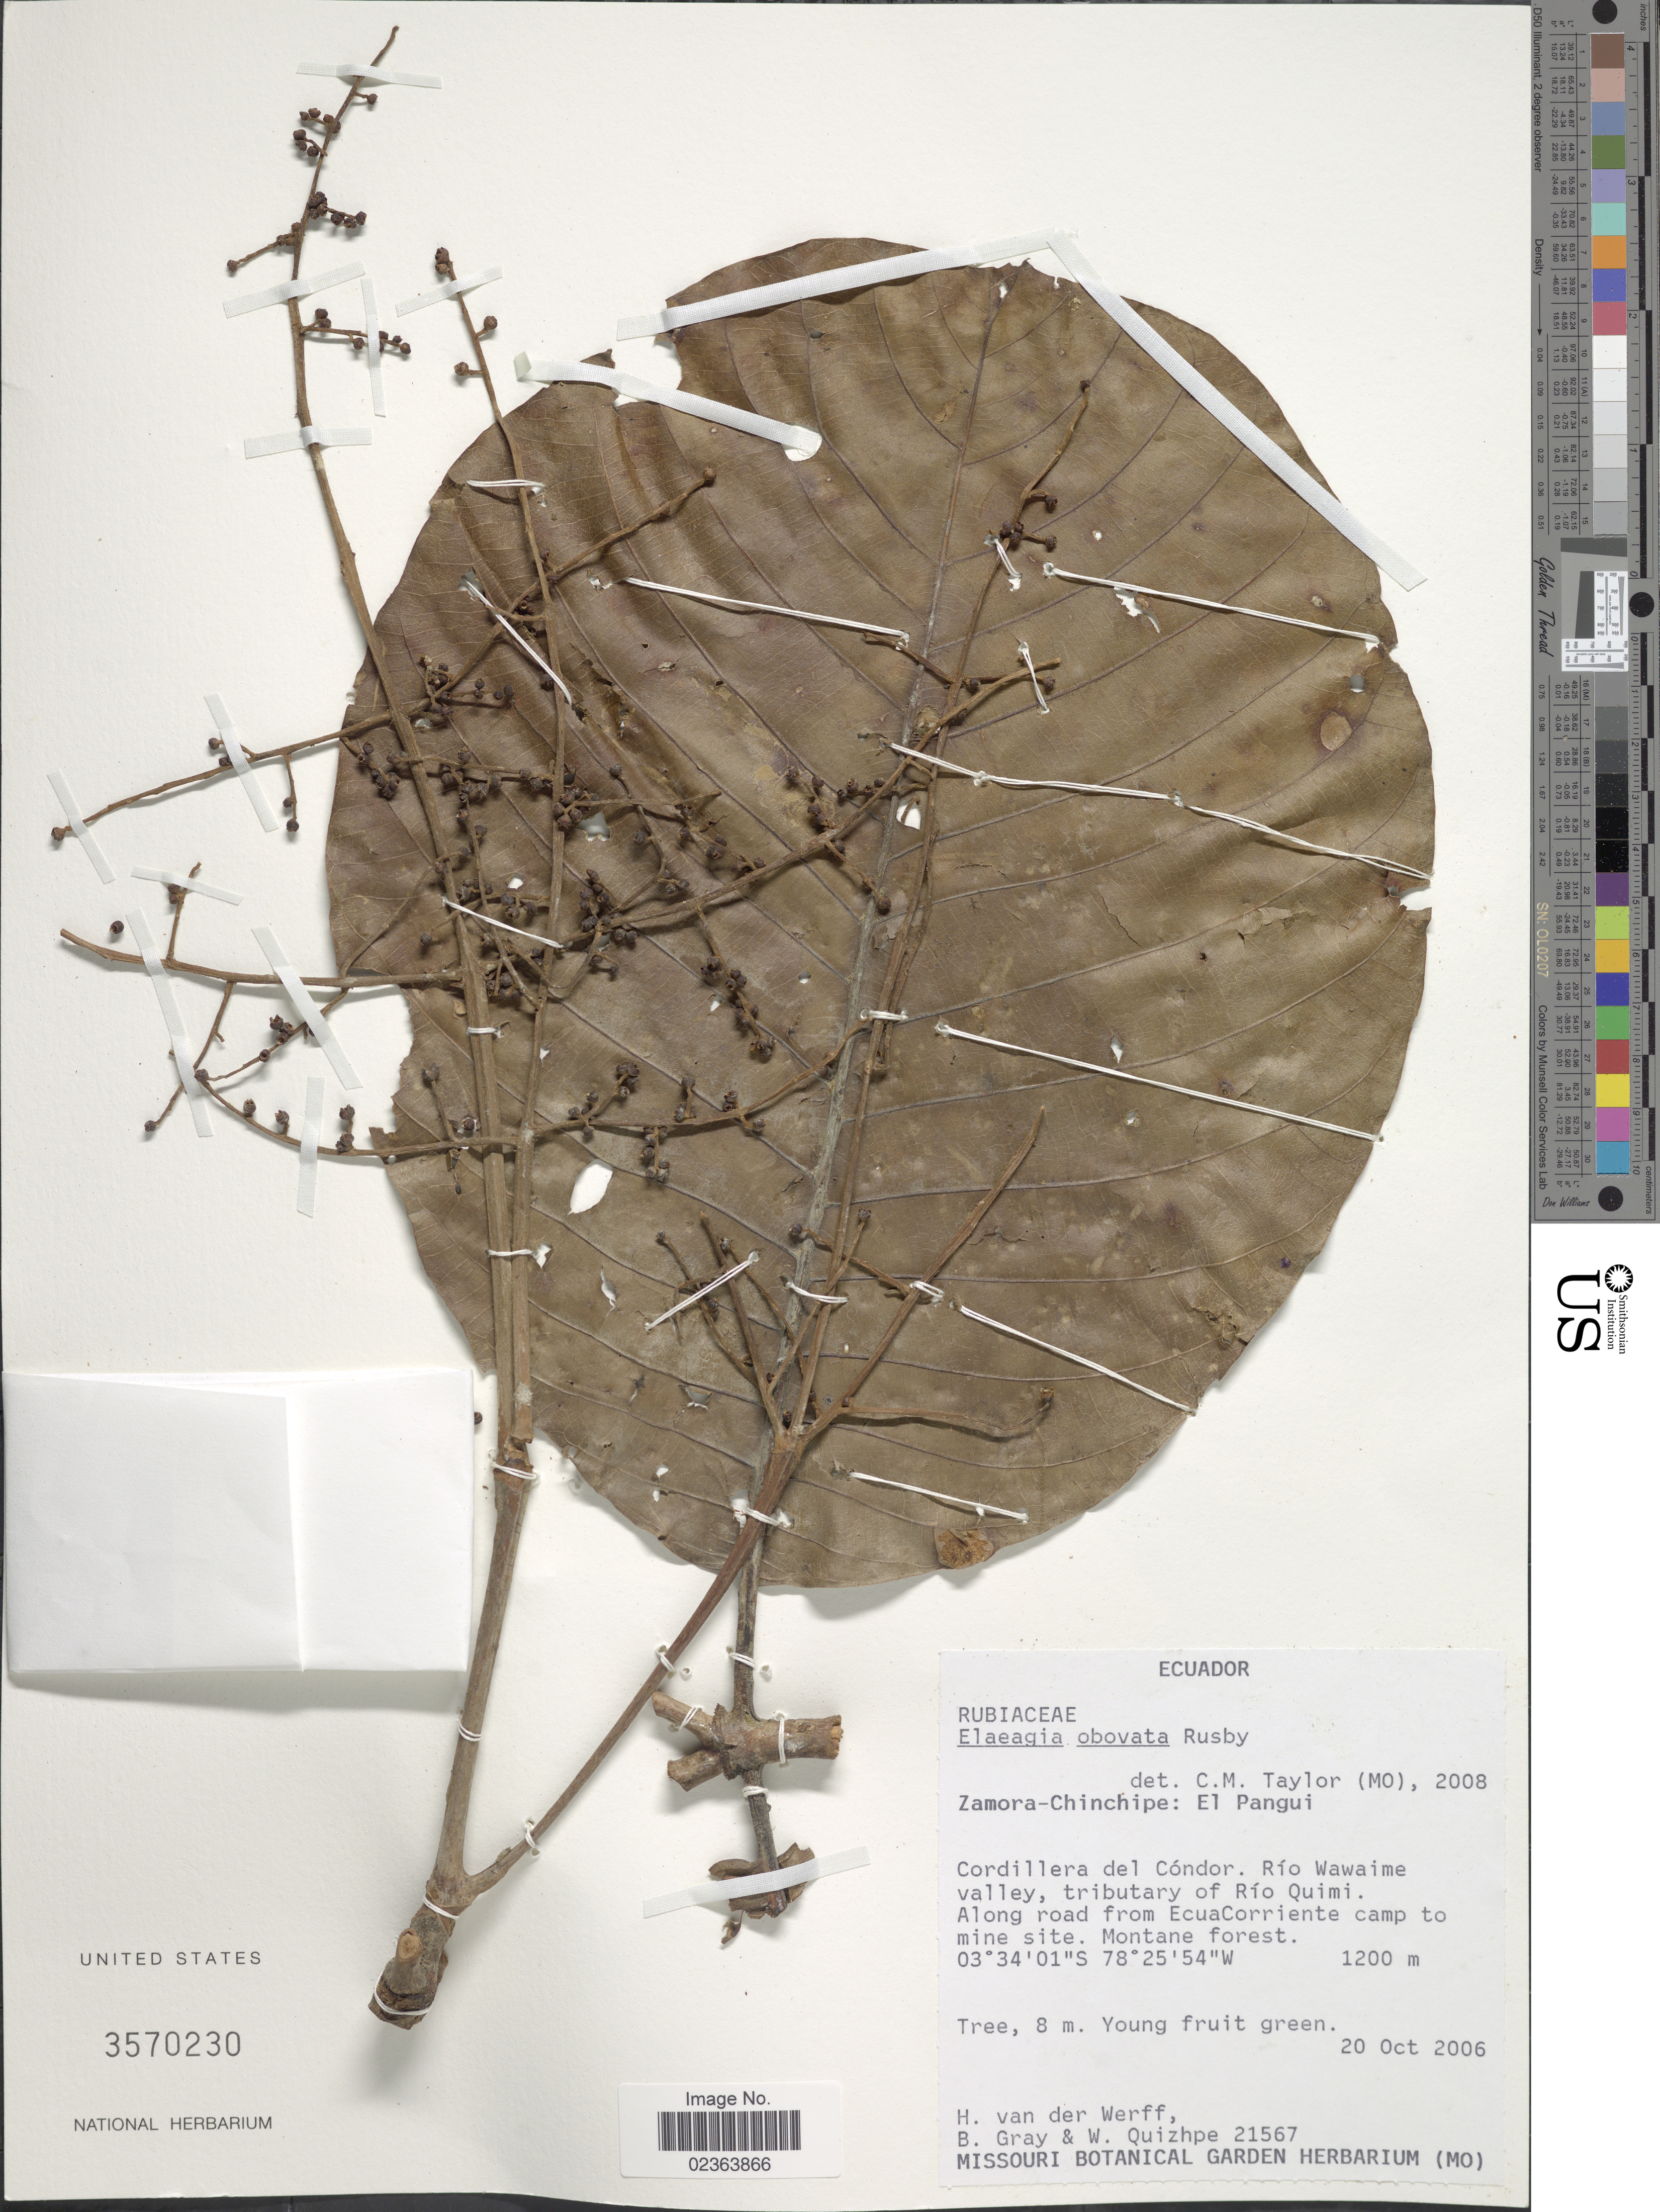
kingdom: Plantae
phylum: Tracheophyta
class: Magnoliopsida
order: Gentianales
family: Rubiaceae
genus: Elaeagia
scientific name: Elaeagia obovata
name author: Rusby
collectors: H. van der Werff, B. Gray & W. Quizhpe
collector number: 21567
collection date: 2006-10-20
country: Ecuador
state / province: Zamora-Chinchipe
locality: Zamora-Chinchipe: El Pangui, Cordillera del Condor, Rio Wawaime valley, tributary of Rio Quimi, Along road from EcuaCorriente camp to mine site, Montane forest.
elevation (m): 1200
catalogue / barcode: US 3570230